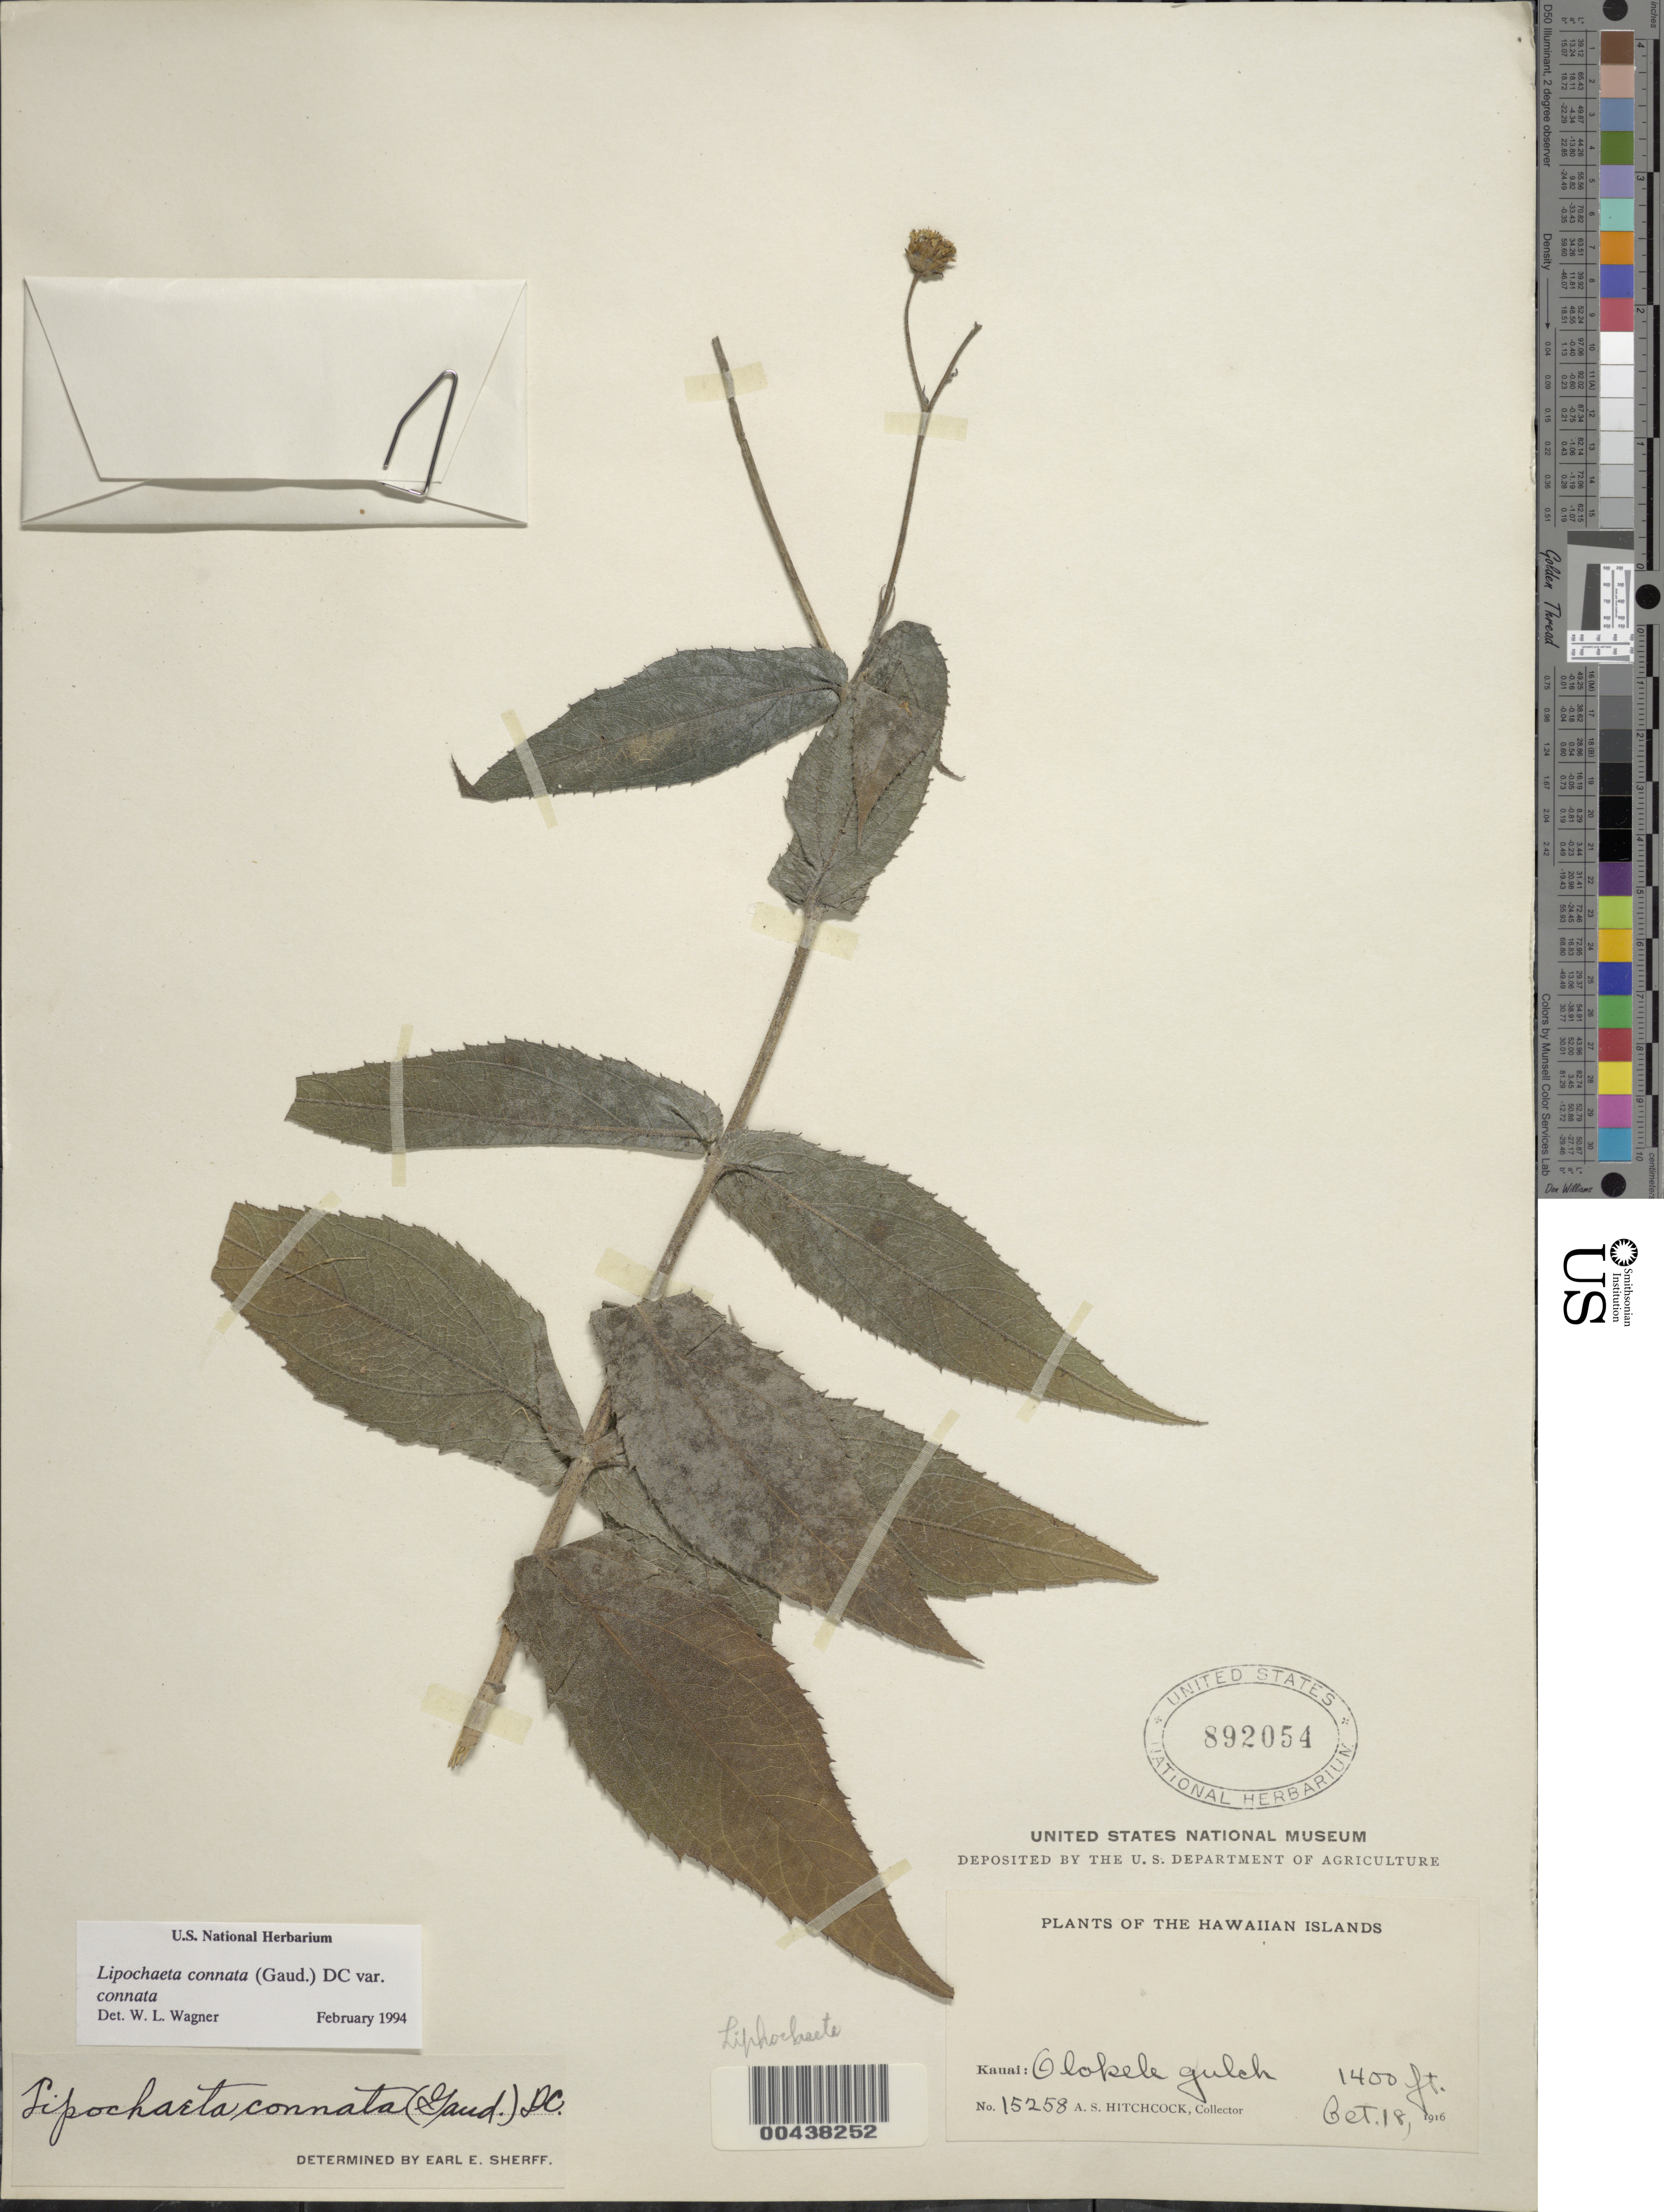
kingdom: Plantae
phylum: Tracheophyta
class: Magnoliopsida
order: Asterales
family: Asteraceae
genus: Lipochaeta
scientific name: Lipochaeta connata subsp. connata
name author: (Gaudich.) DC.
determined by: Wagner, W. L., (BOT), Smithsonian Institution - National Museum of Natural History (UNITED STATES)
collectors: A. S. Hitchcock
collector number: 15258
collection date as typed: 18 Oct 1916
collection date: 1916-10-18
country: United States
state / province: Hawaii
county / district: Kauai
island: Kaua'i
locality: Olokele gulch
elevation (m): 427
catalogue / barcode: US 892054